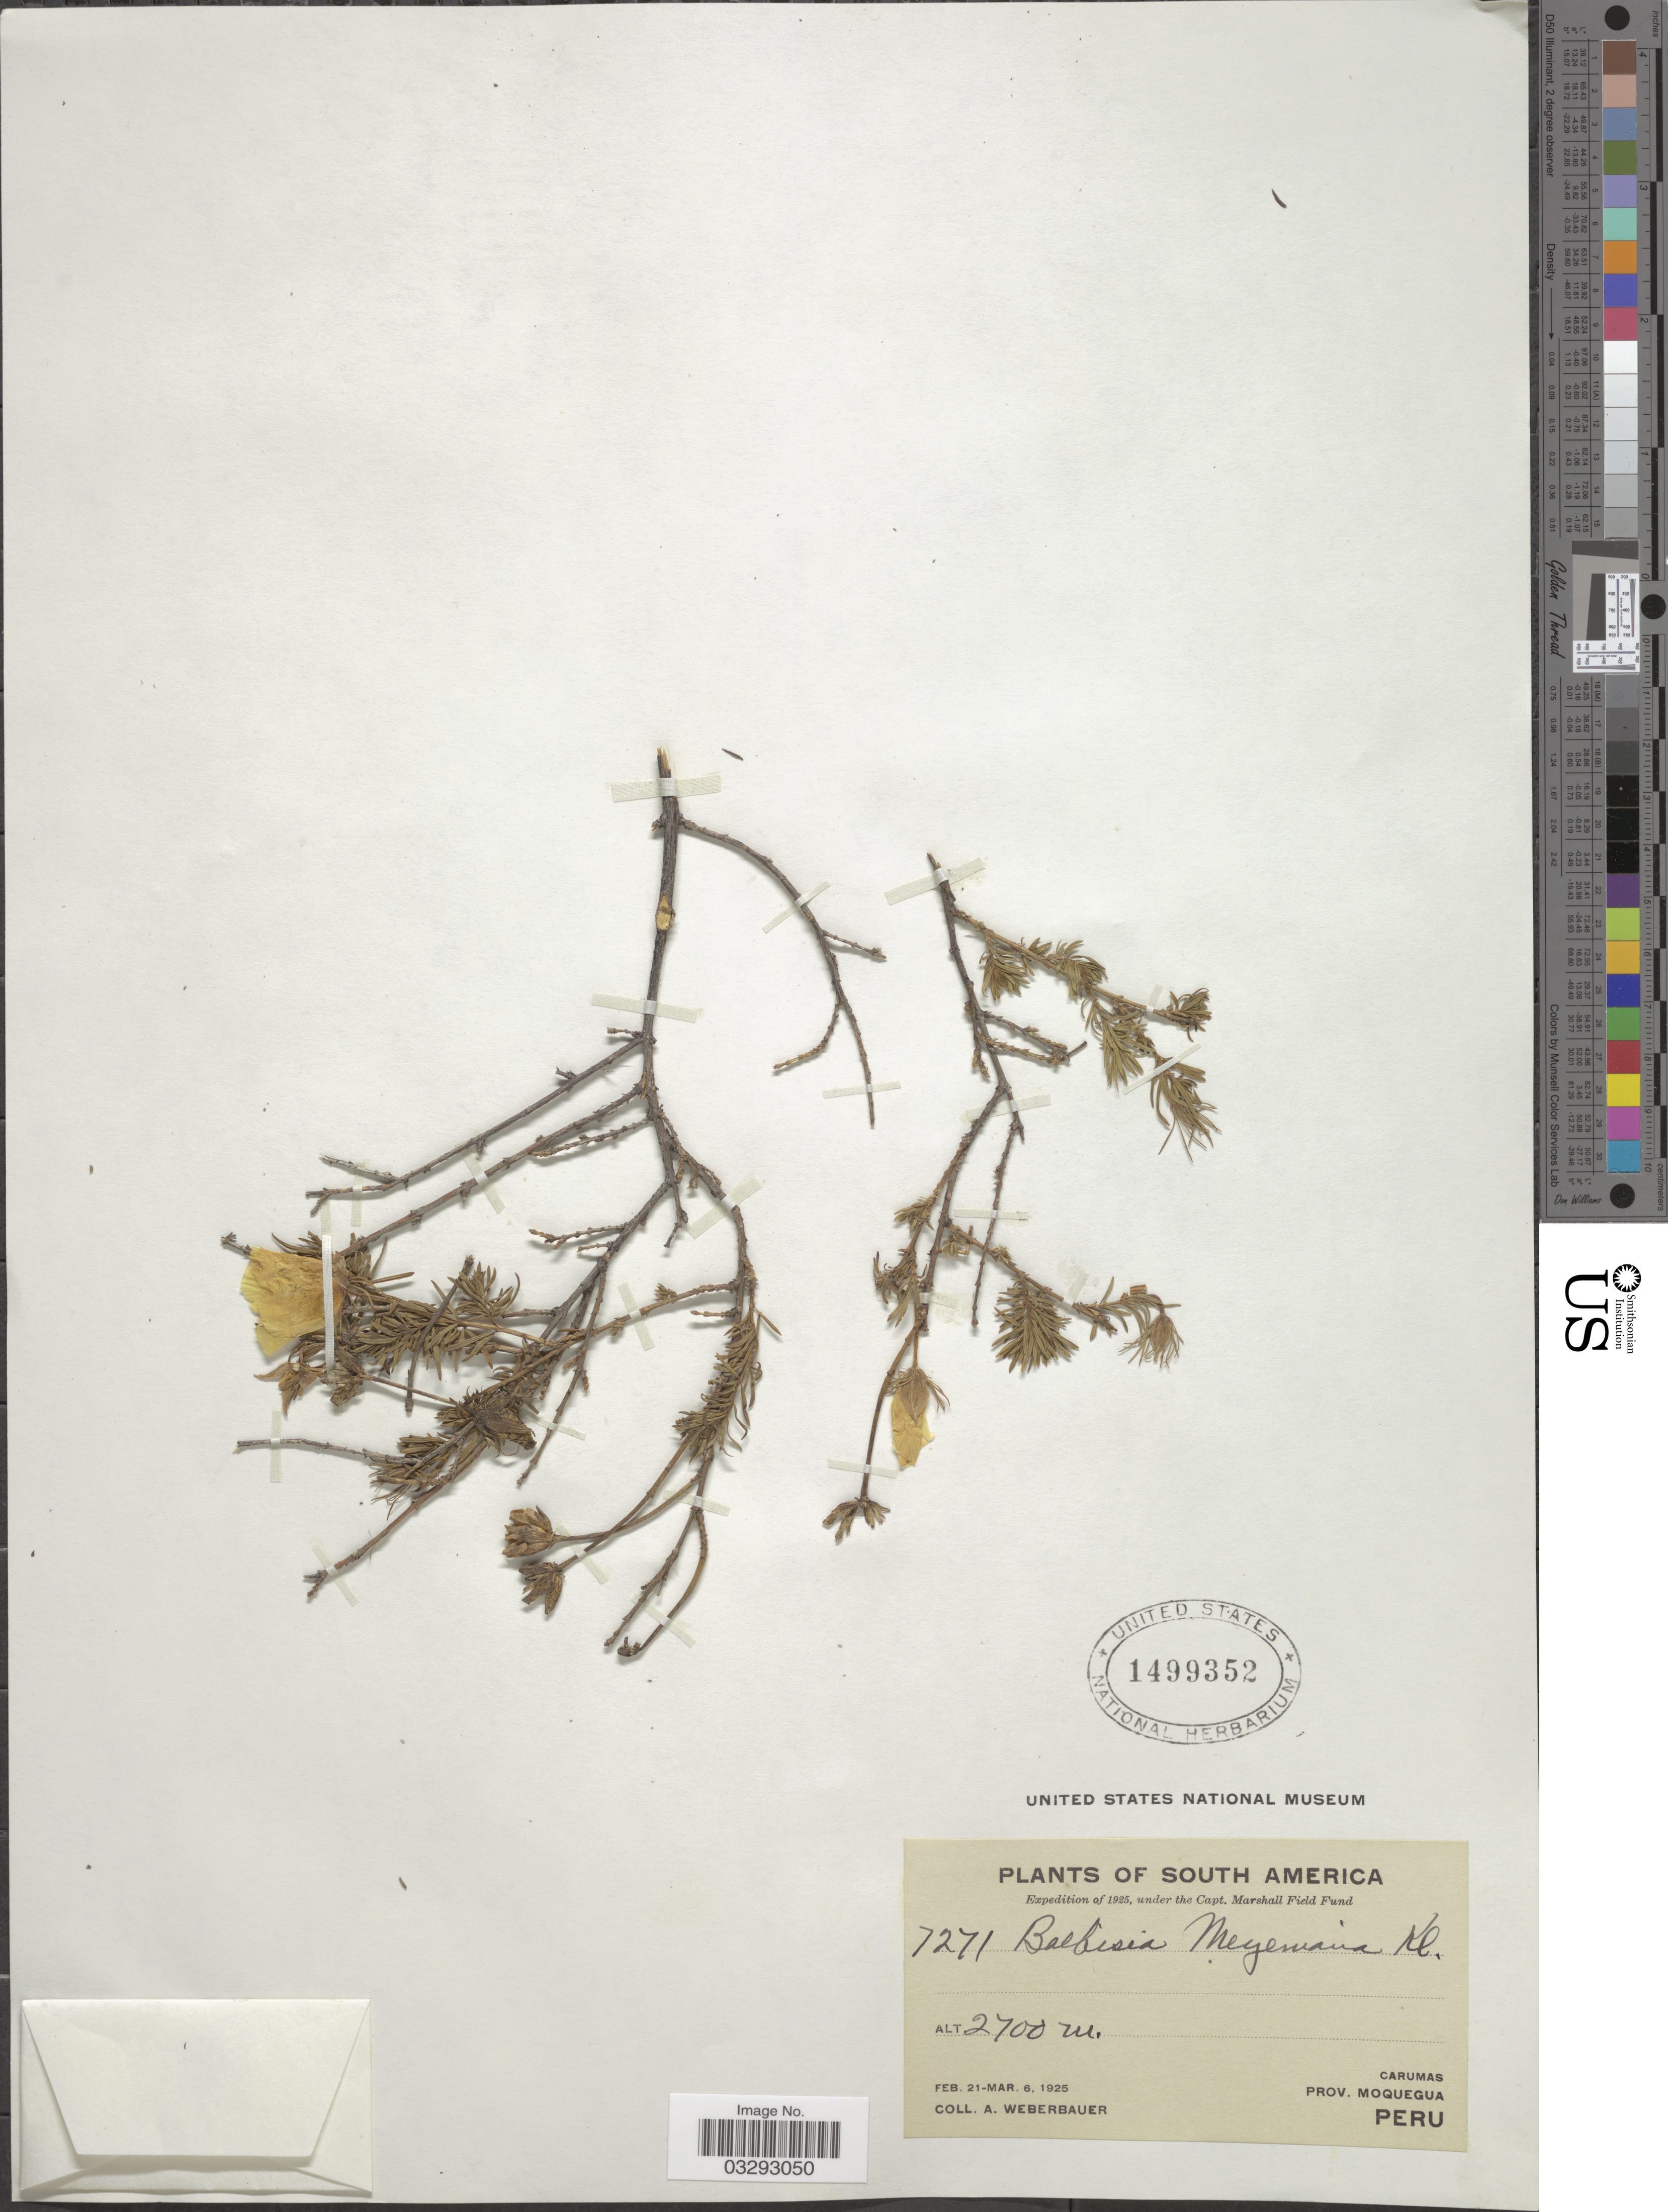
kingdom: Plantae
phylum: Tracheophyta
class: Magnoliopsida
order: Geraniales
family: Vivianiaceae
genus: Balbisia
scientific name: Balbisia meyeniana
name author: Klotzsch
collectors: A. Weberbauer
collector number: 7271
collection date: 1925-02-21/1925-03-06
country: Peru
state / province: Moquegua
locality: Carumas.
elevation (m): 2700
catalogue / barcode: US 1499352